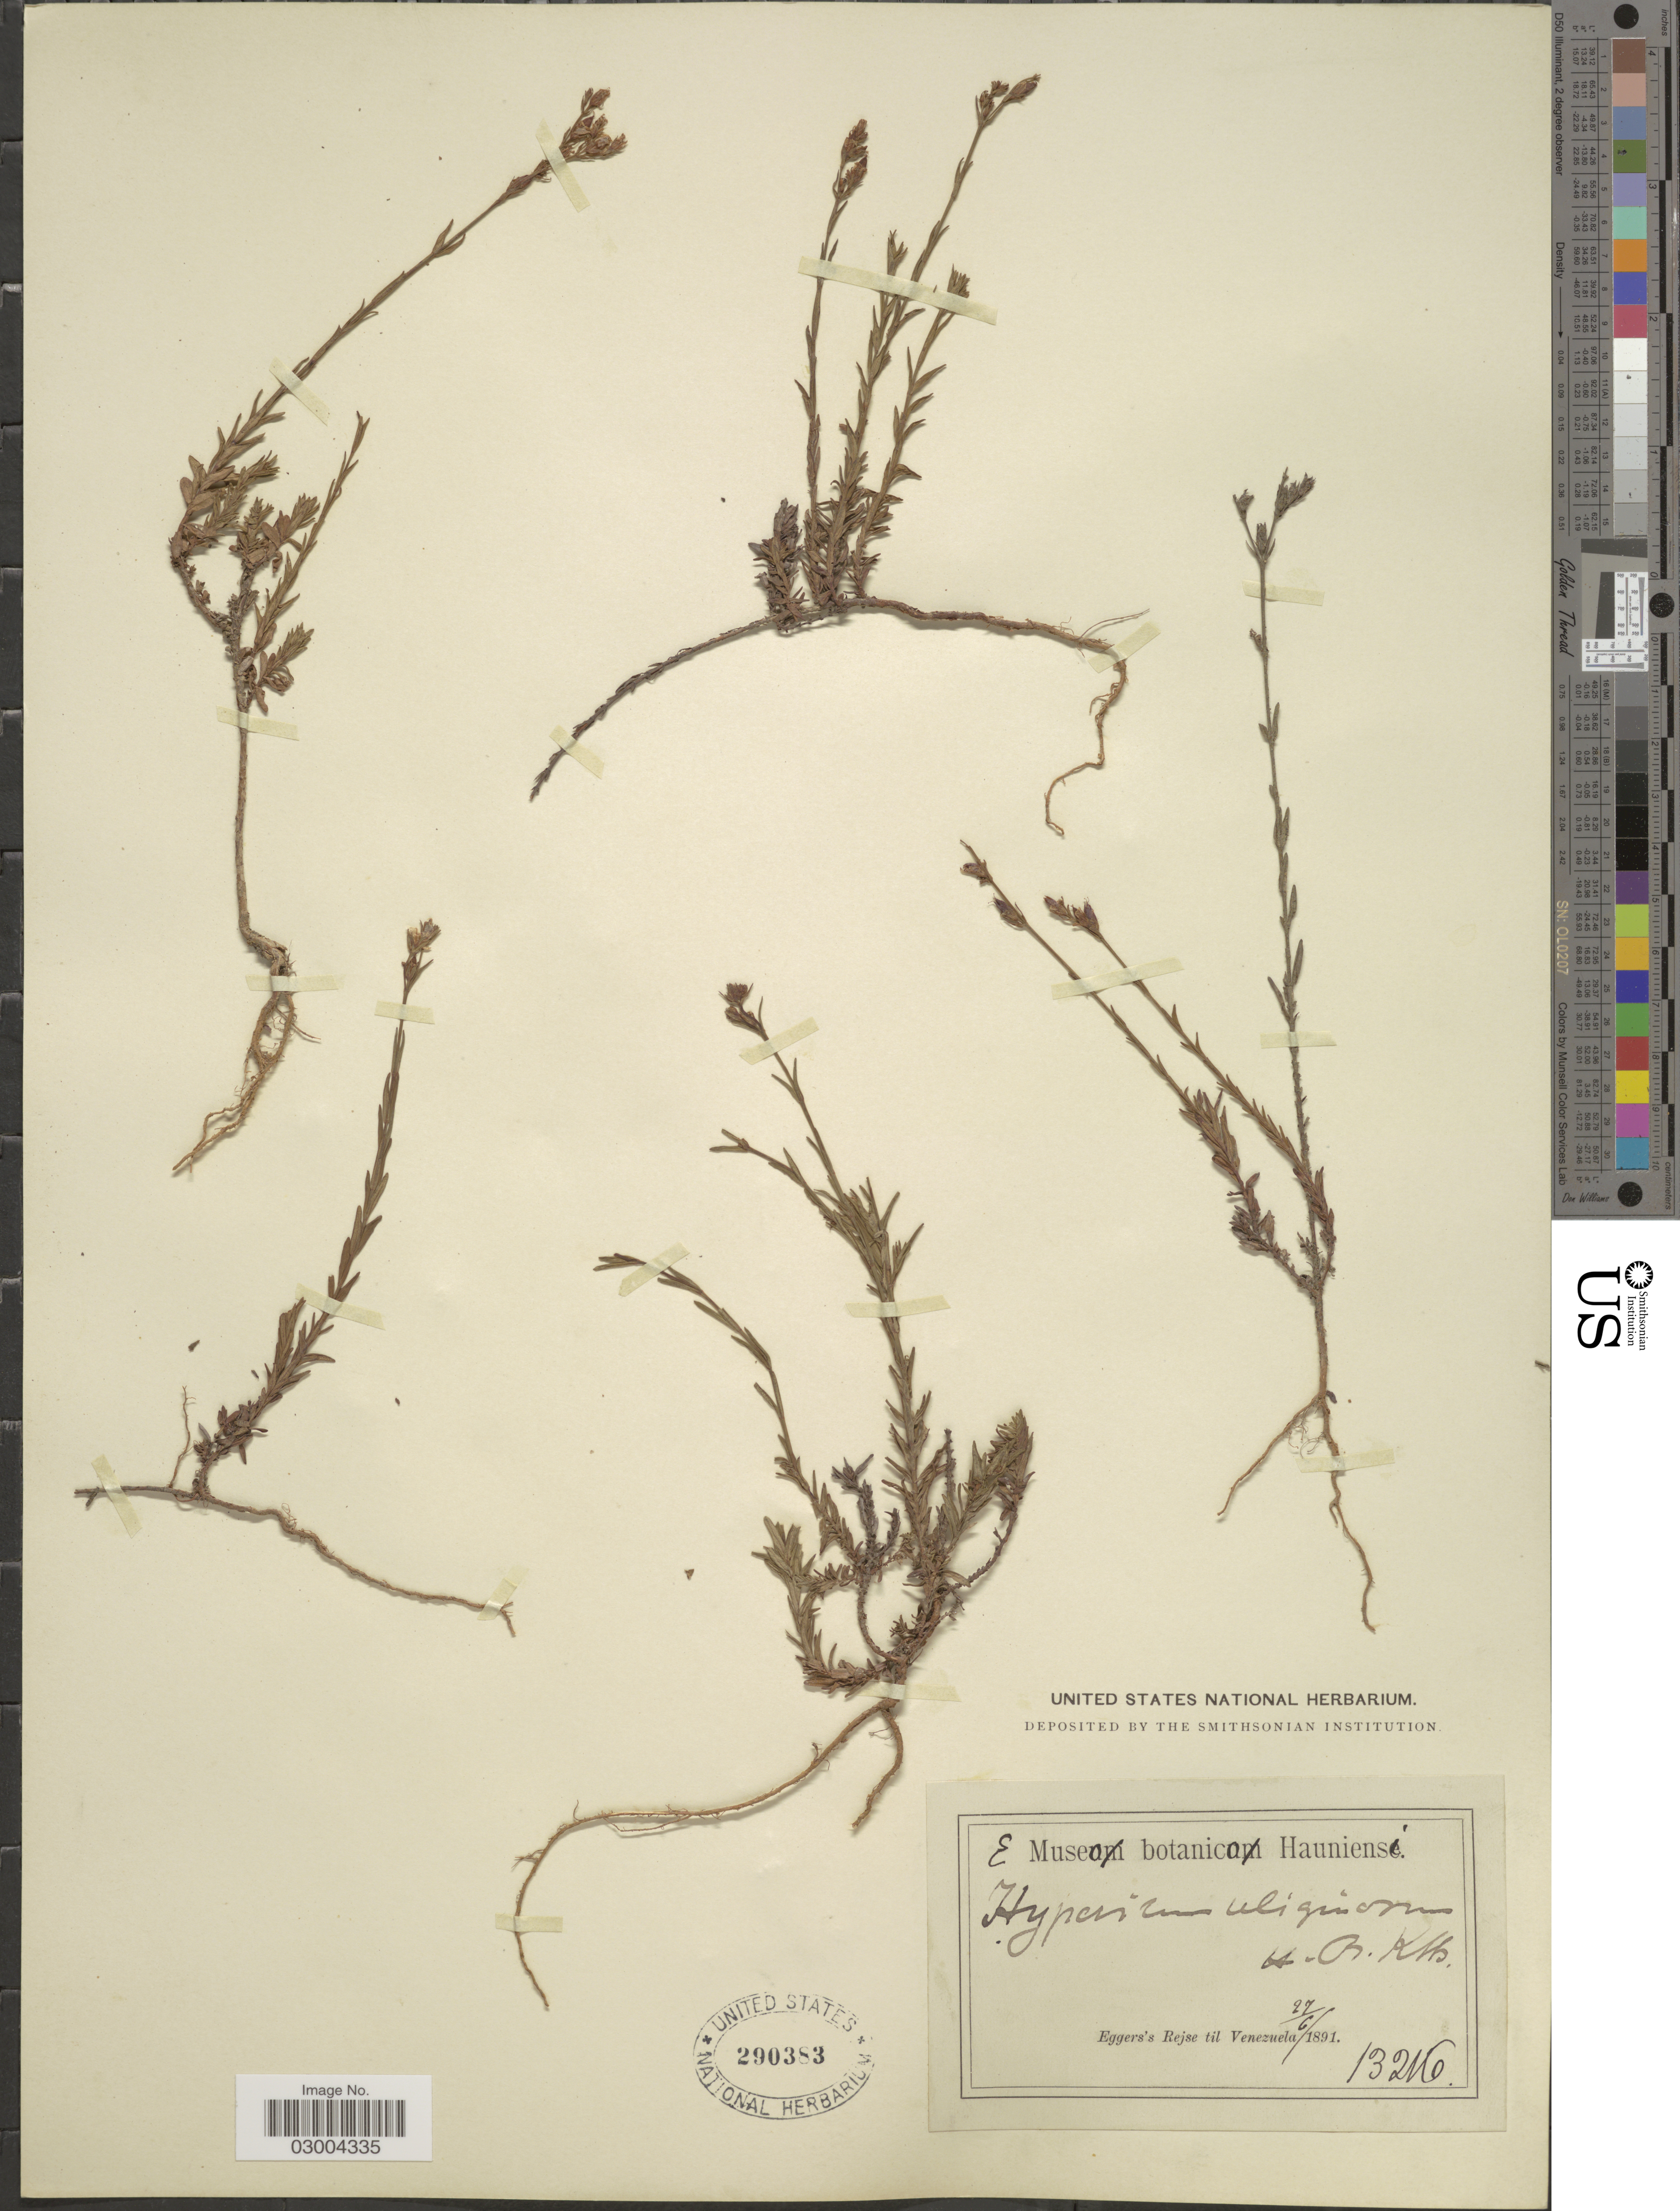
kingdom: Plantae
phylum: Tracheophyta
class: Magnoliopsida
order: Malpighiales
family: Hypericaceae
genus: Hypericum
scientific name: Hypericum thesiifolium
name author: Kunth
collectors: -. Eggers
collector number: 13216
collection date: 1891-06-27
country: Venezuela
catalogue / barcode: US 290383